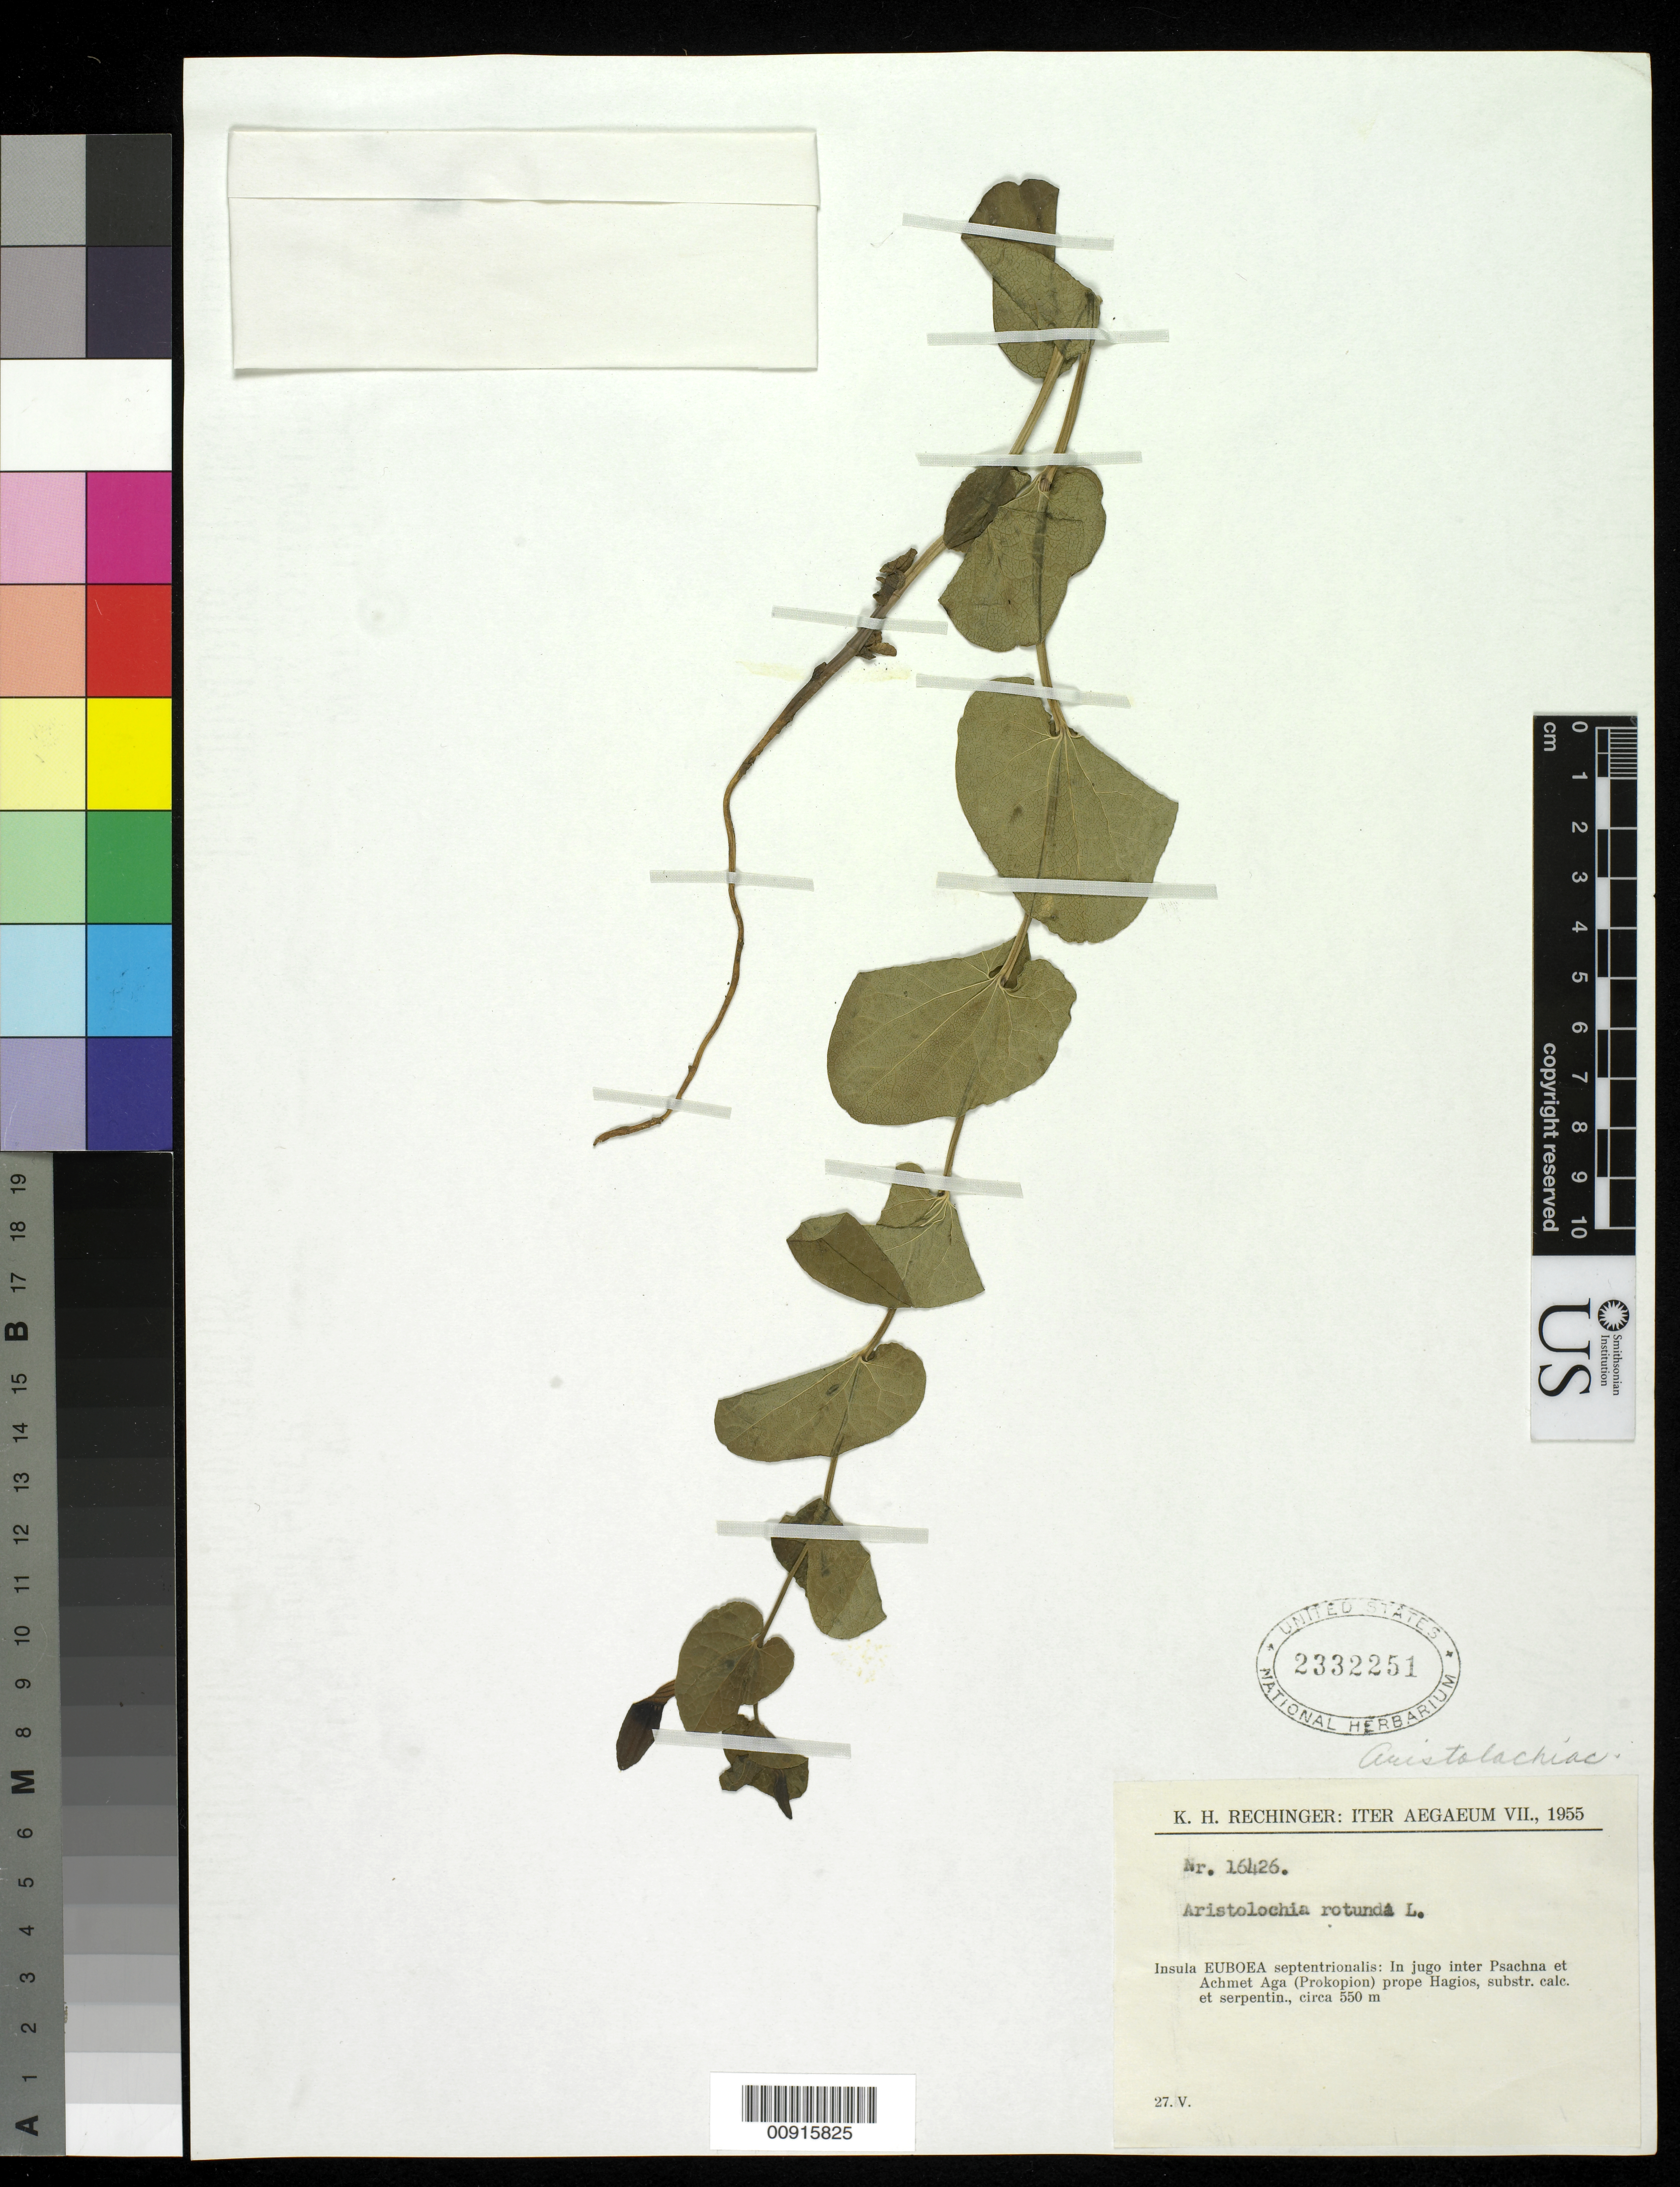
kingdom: Plantae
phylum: Tracheophyta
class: Magnoliopsida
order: Piperales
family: Aristolochiaceae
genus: Aristolochia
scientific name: Aristolochia rotunda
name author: L.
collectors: K. H. Rechinger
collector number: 16426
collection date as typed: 27 May 1955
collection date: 1955-05-27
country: Greece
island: Euboea Island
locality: Psachna, Achmet Aga.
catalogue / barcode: US 2332251